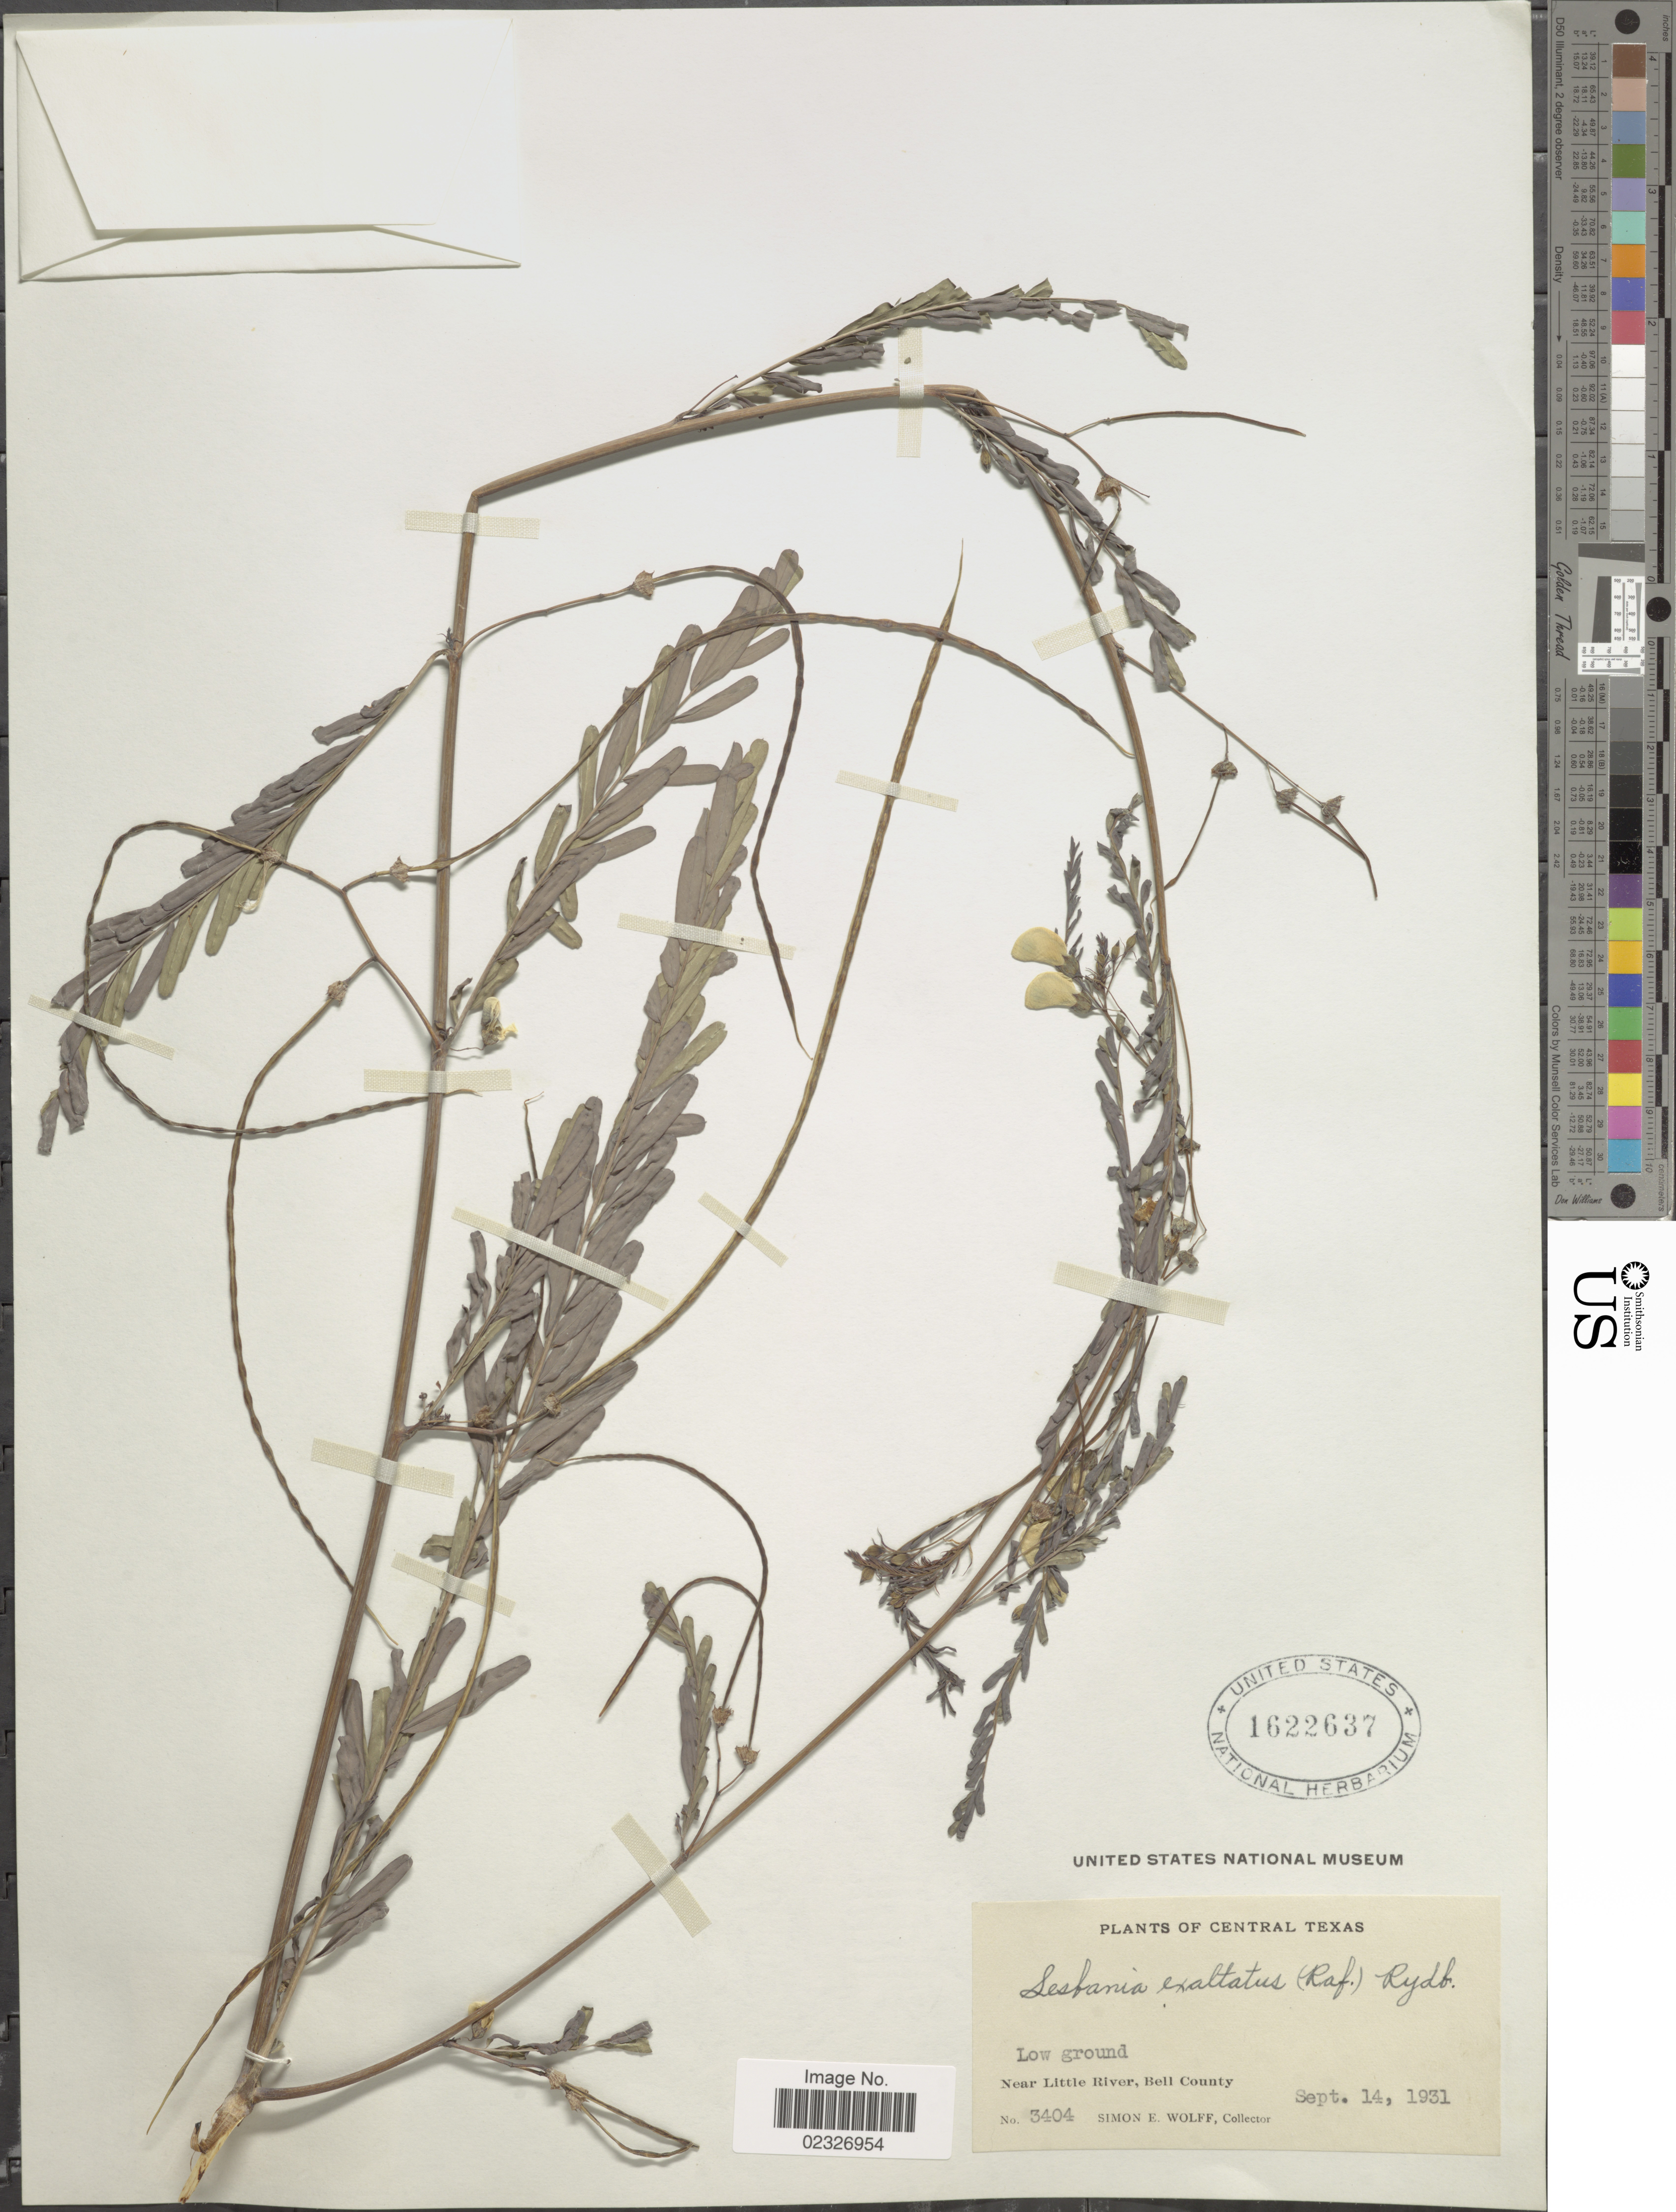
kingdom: Plantae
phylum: Tracheophyta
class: Magnoliopsida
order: Fabales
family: Fabaceae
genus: Sesbania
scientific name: Sesbania exaltata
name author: (Raf.) Cory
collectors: S. E. Wolff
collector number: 3404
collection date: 1931-09-14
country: United States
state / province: Texas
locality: Central Texas, Near Little River, Bell County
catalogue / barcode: US 1622637